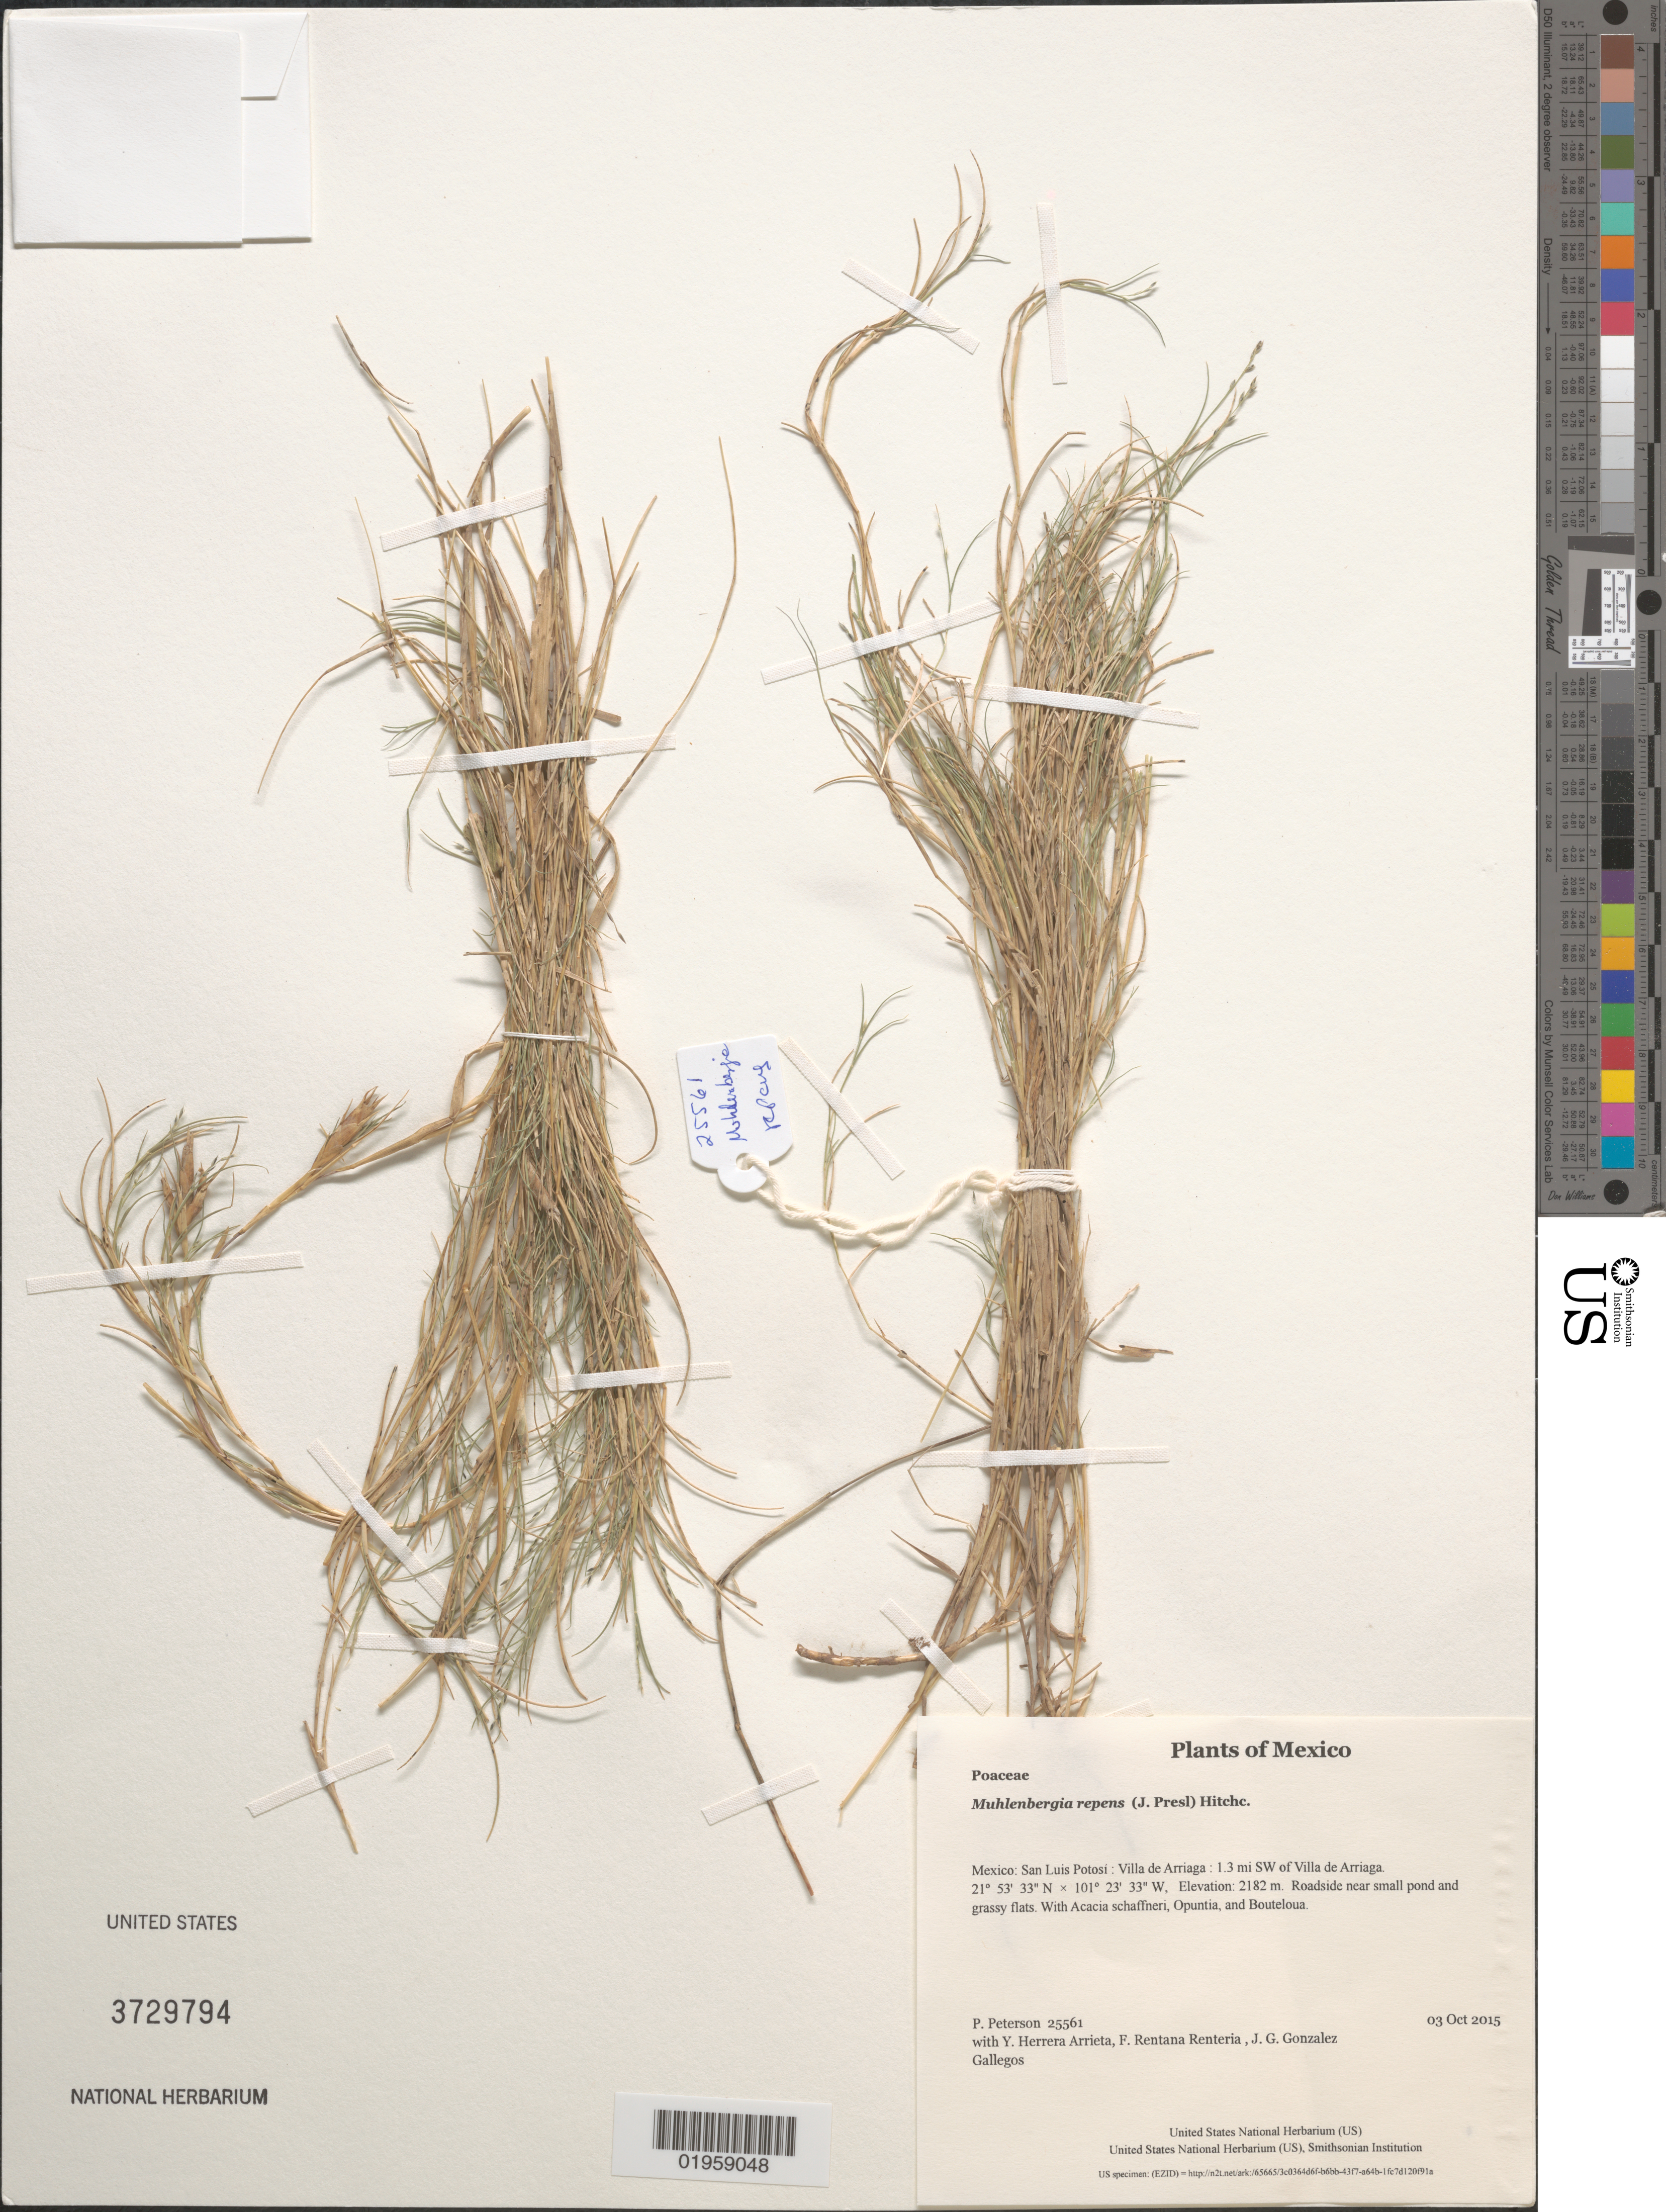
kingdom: Plantae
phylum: Tracheophyta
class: Liliopsida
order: Poales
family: Poaceae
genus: Muhlenbergia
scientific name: Muhlenbergia repens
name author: (J. Presl) Hitchc.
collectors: P. M. Peterson, Y. Herrera Arrieta, F. Rentana Renteria & J. G. Gonzalez Gallegos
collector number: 25561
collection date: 2015-10-03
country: Mexico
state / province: San Luis Potosí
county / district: Villa de Arriaga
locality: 1.3 mi SW of Villa de Arriaga.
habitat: Roadside near small pond and grassy flats.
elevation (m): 2182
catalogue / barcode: US 3729794